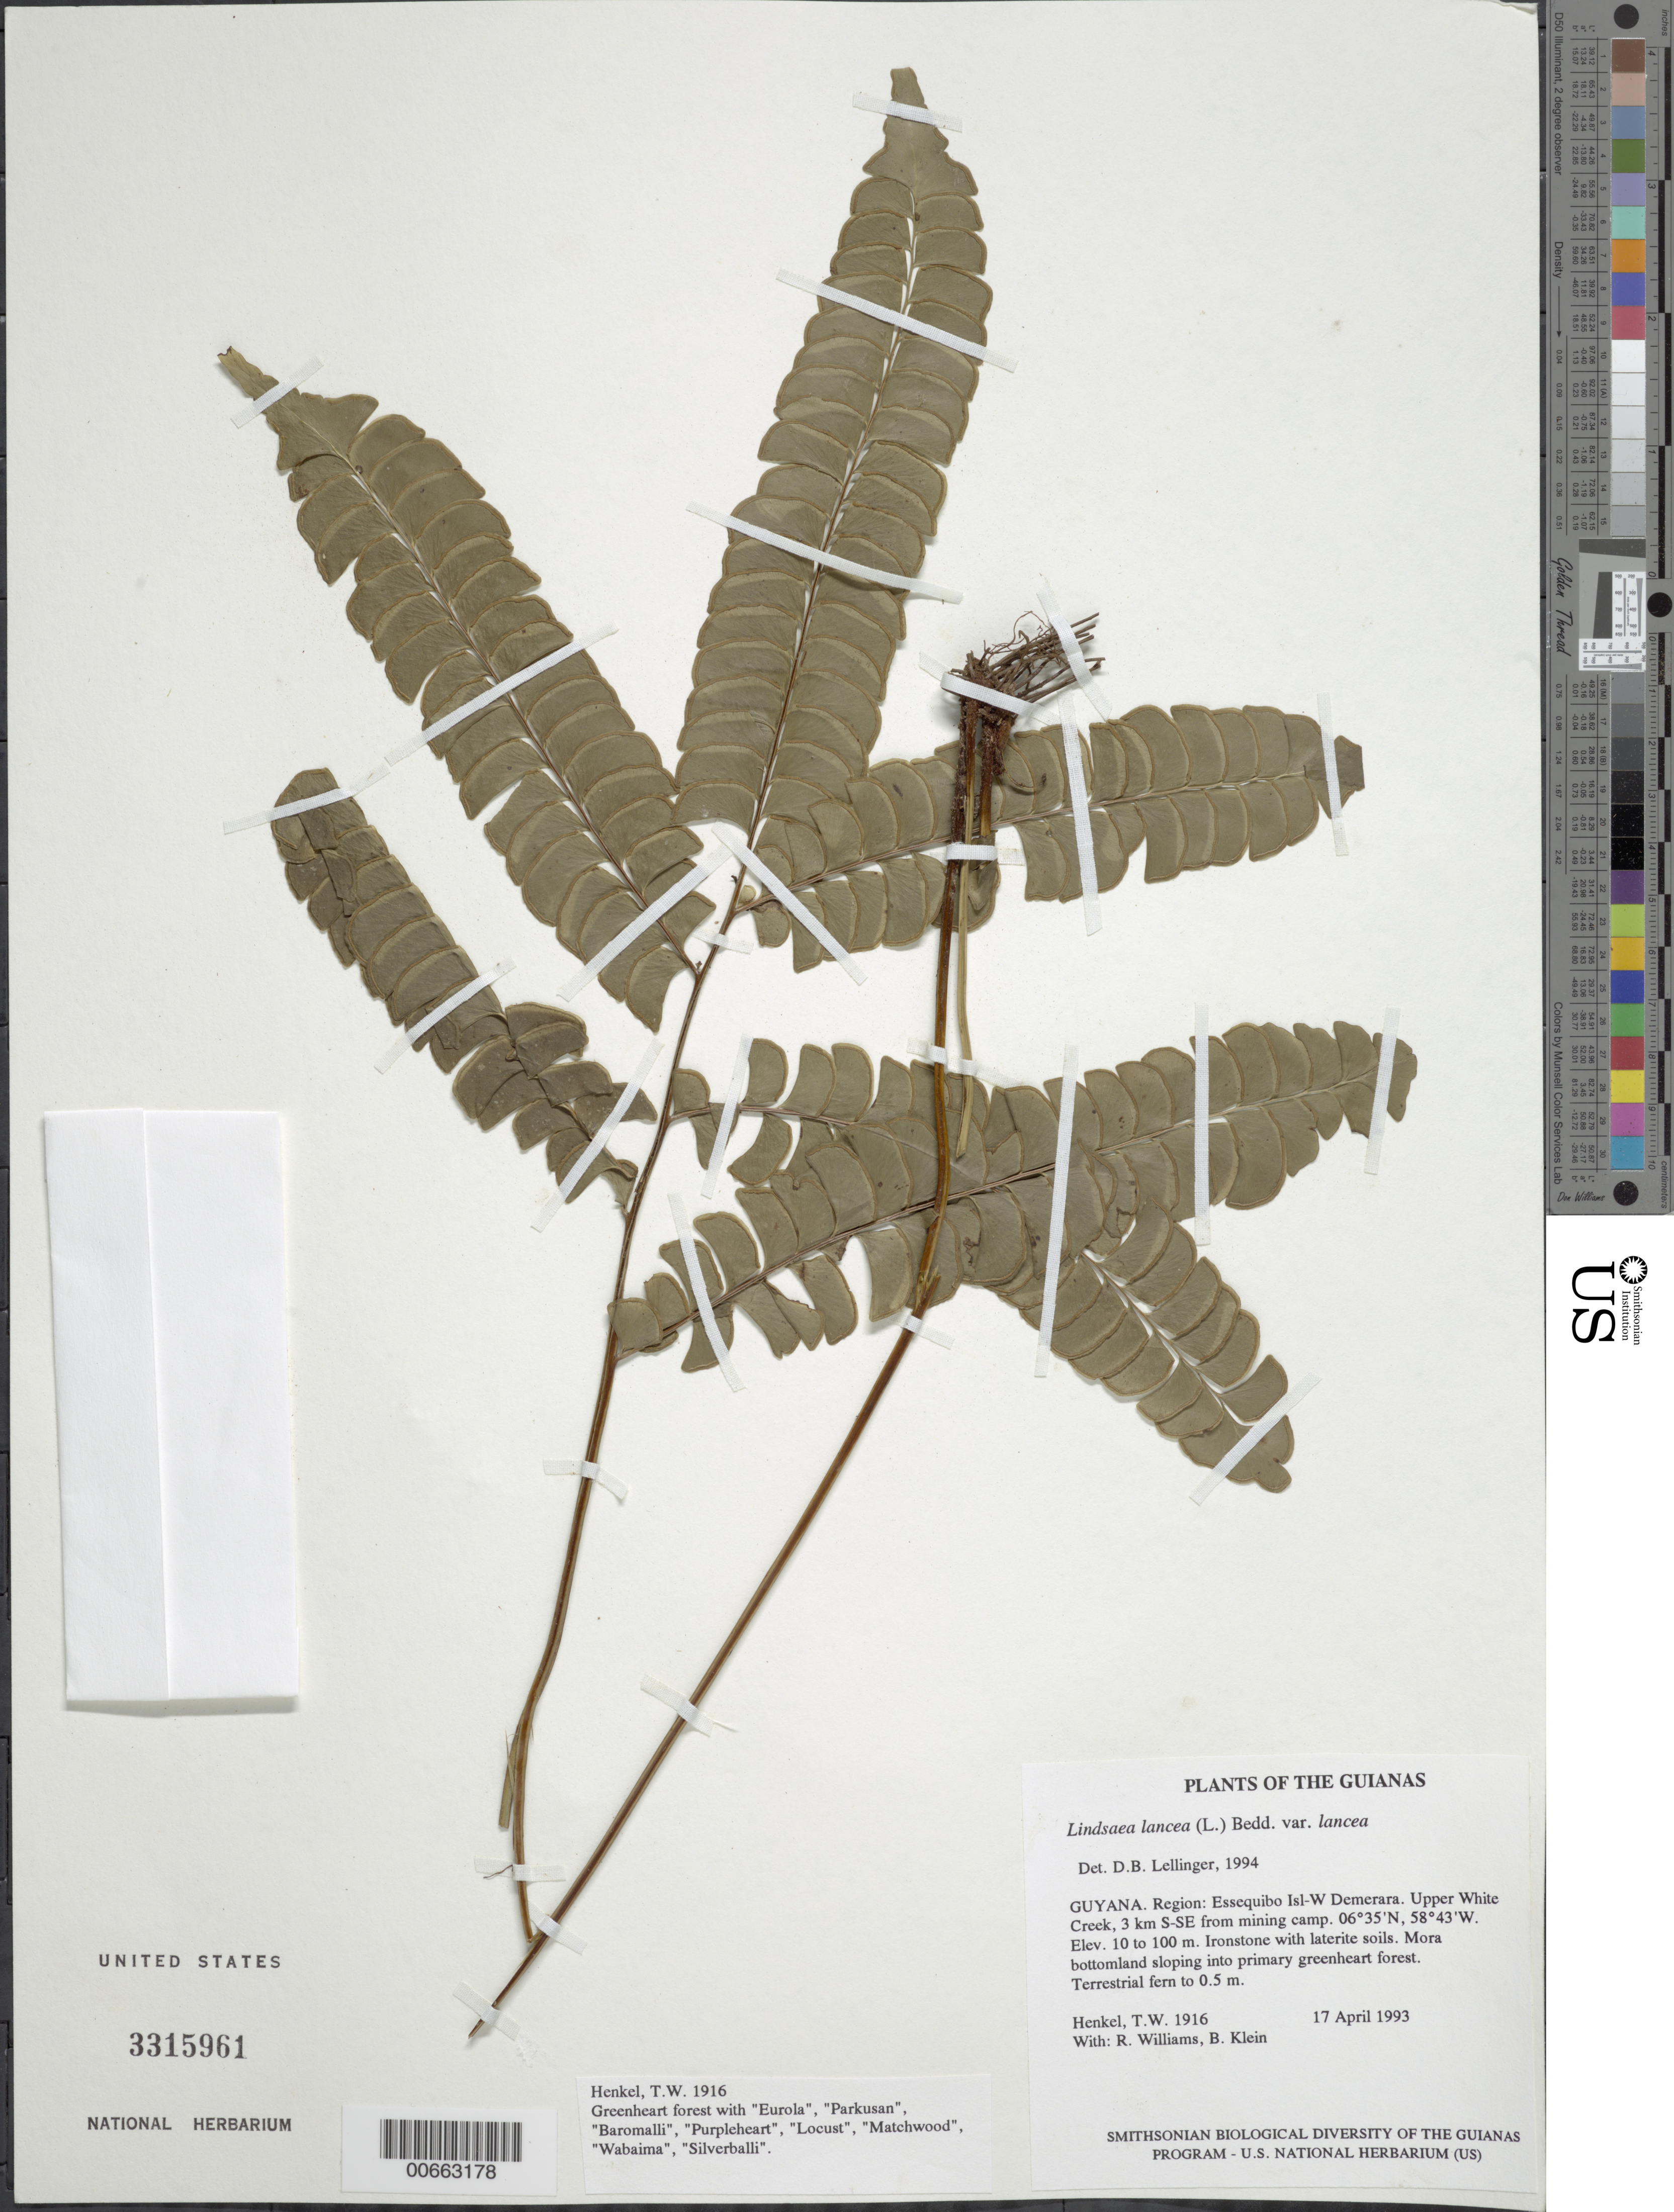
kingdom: Plantae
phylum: Tracheophyta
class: Polypodiopsida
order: Polypodiales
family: Lindsaeaceae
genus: Lindsaea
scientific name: Lindsaea lancea var. lancea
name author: (L.) Bedd.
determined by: Lellinger, David B., (BOT), Smithsonian Institution - National Museum of Natural History (UNITED STATES)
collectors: T. Henkel, R. Williams & B. Klein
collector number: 1916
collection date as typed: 17 April 1993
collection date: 1993-04-17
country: Guyana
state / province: Essequibo Isl-W. Demerara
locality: Upper White Creek, 3 km S-SE from mining camp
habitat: Ironstone with laterite soils. Mora bottomland sloping into primary greenheart forest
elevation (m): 10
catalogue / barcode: US 3315961